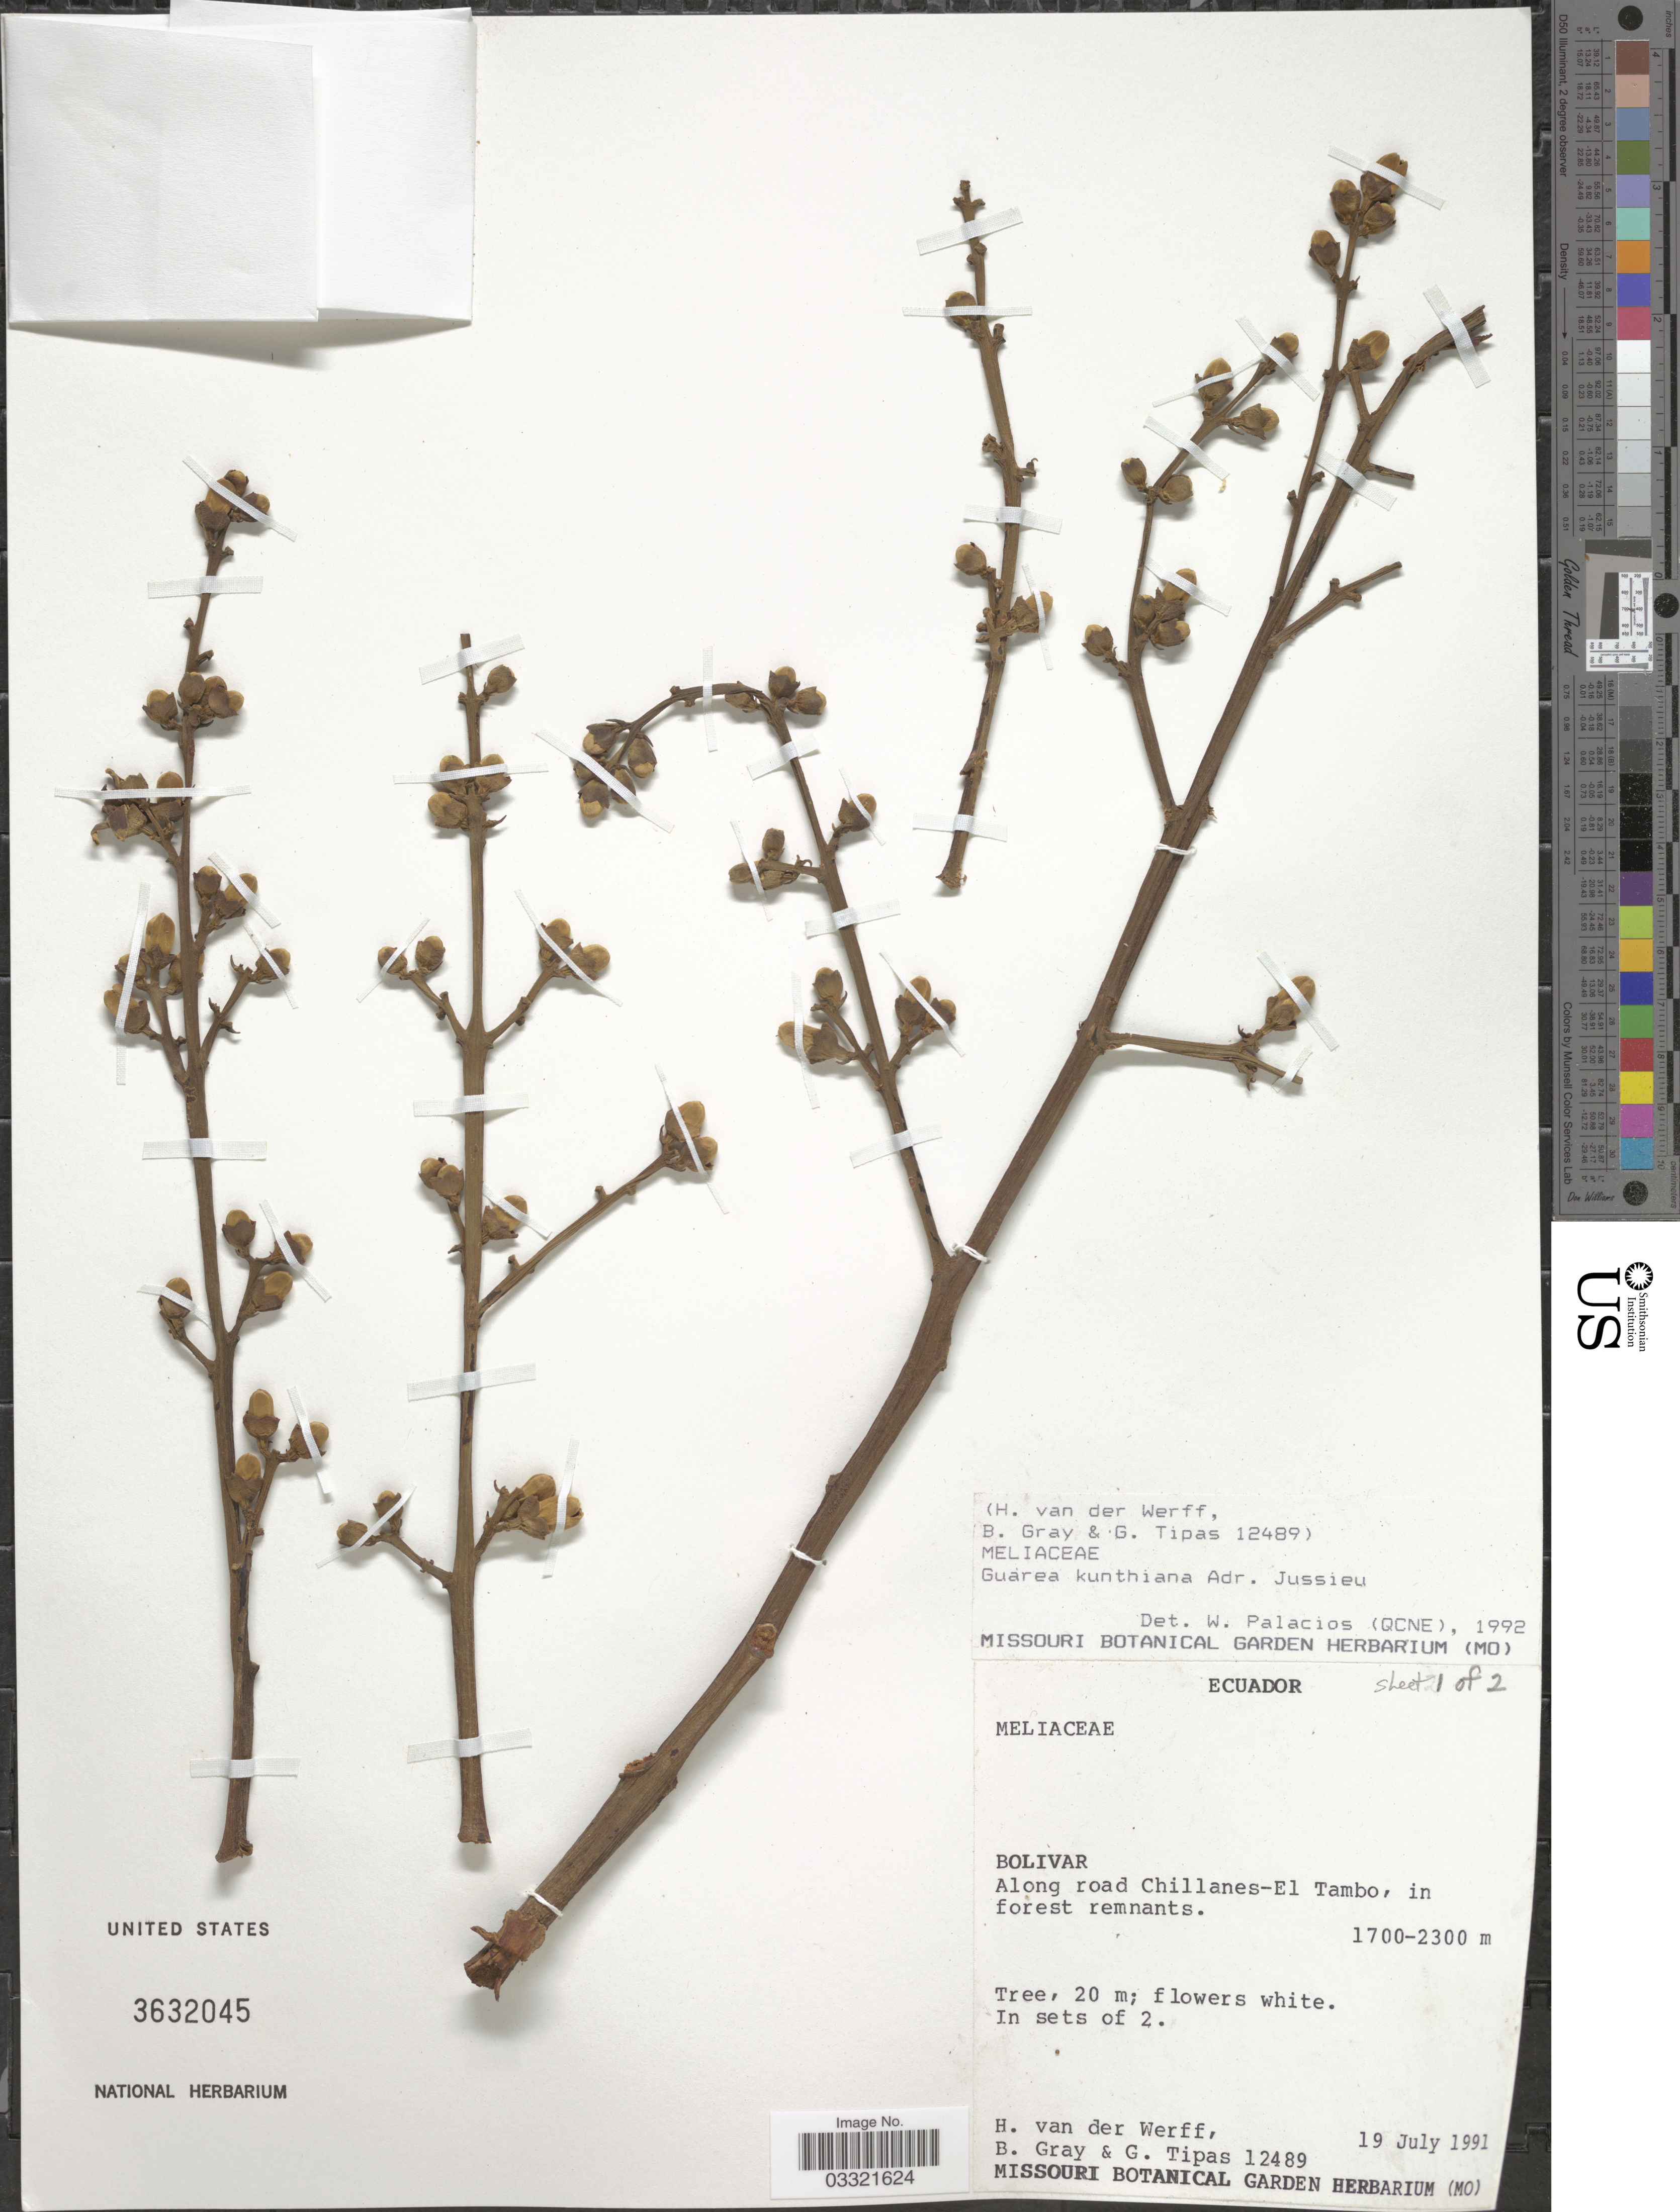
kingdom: Plantae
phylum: Tracheophyta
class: Magnoliopsida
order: Sapindales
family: Meliaceae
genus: Guarea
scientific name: Guarea kunthiana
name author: A. Juss.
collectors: H. van der Werff, B. Gray & G. Tipas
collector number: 12489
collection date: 1991-07-19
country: Ecuador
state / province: Bolívar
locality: Along road Chillanes - El Tambo.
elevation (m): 1700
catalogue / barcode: US 3632045